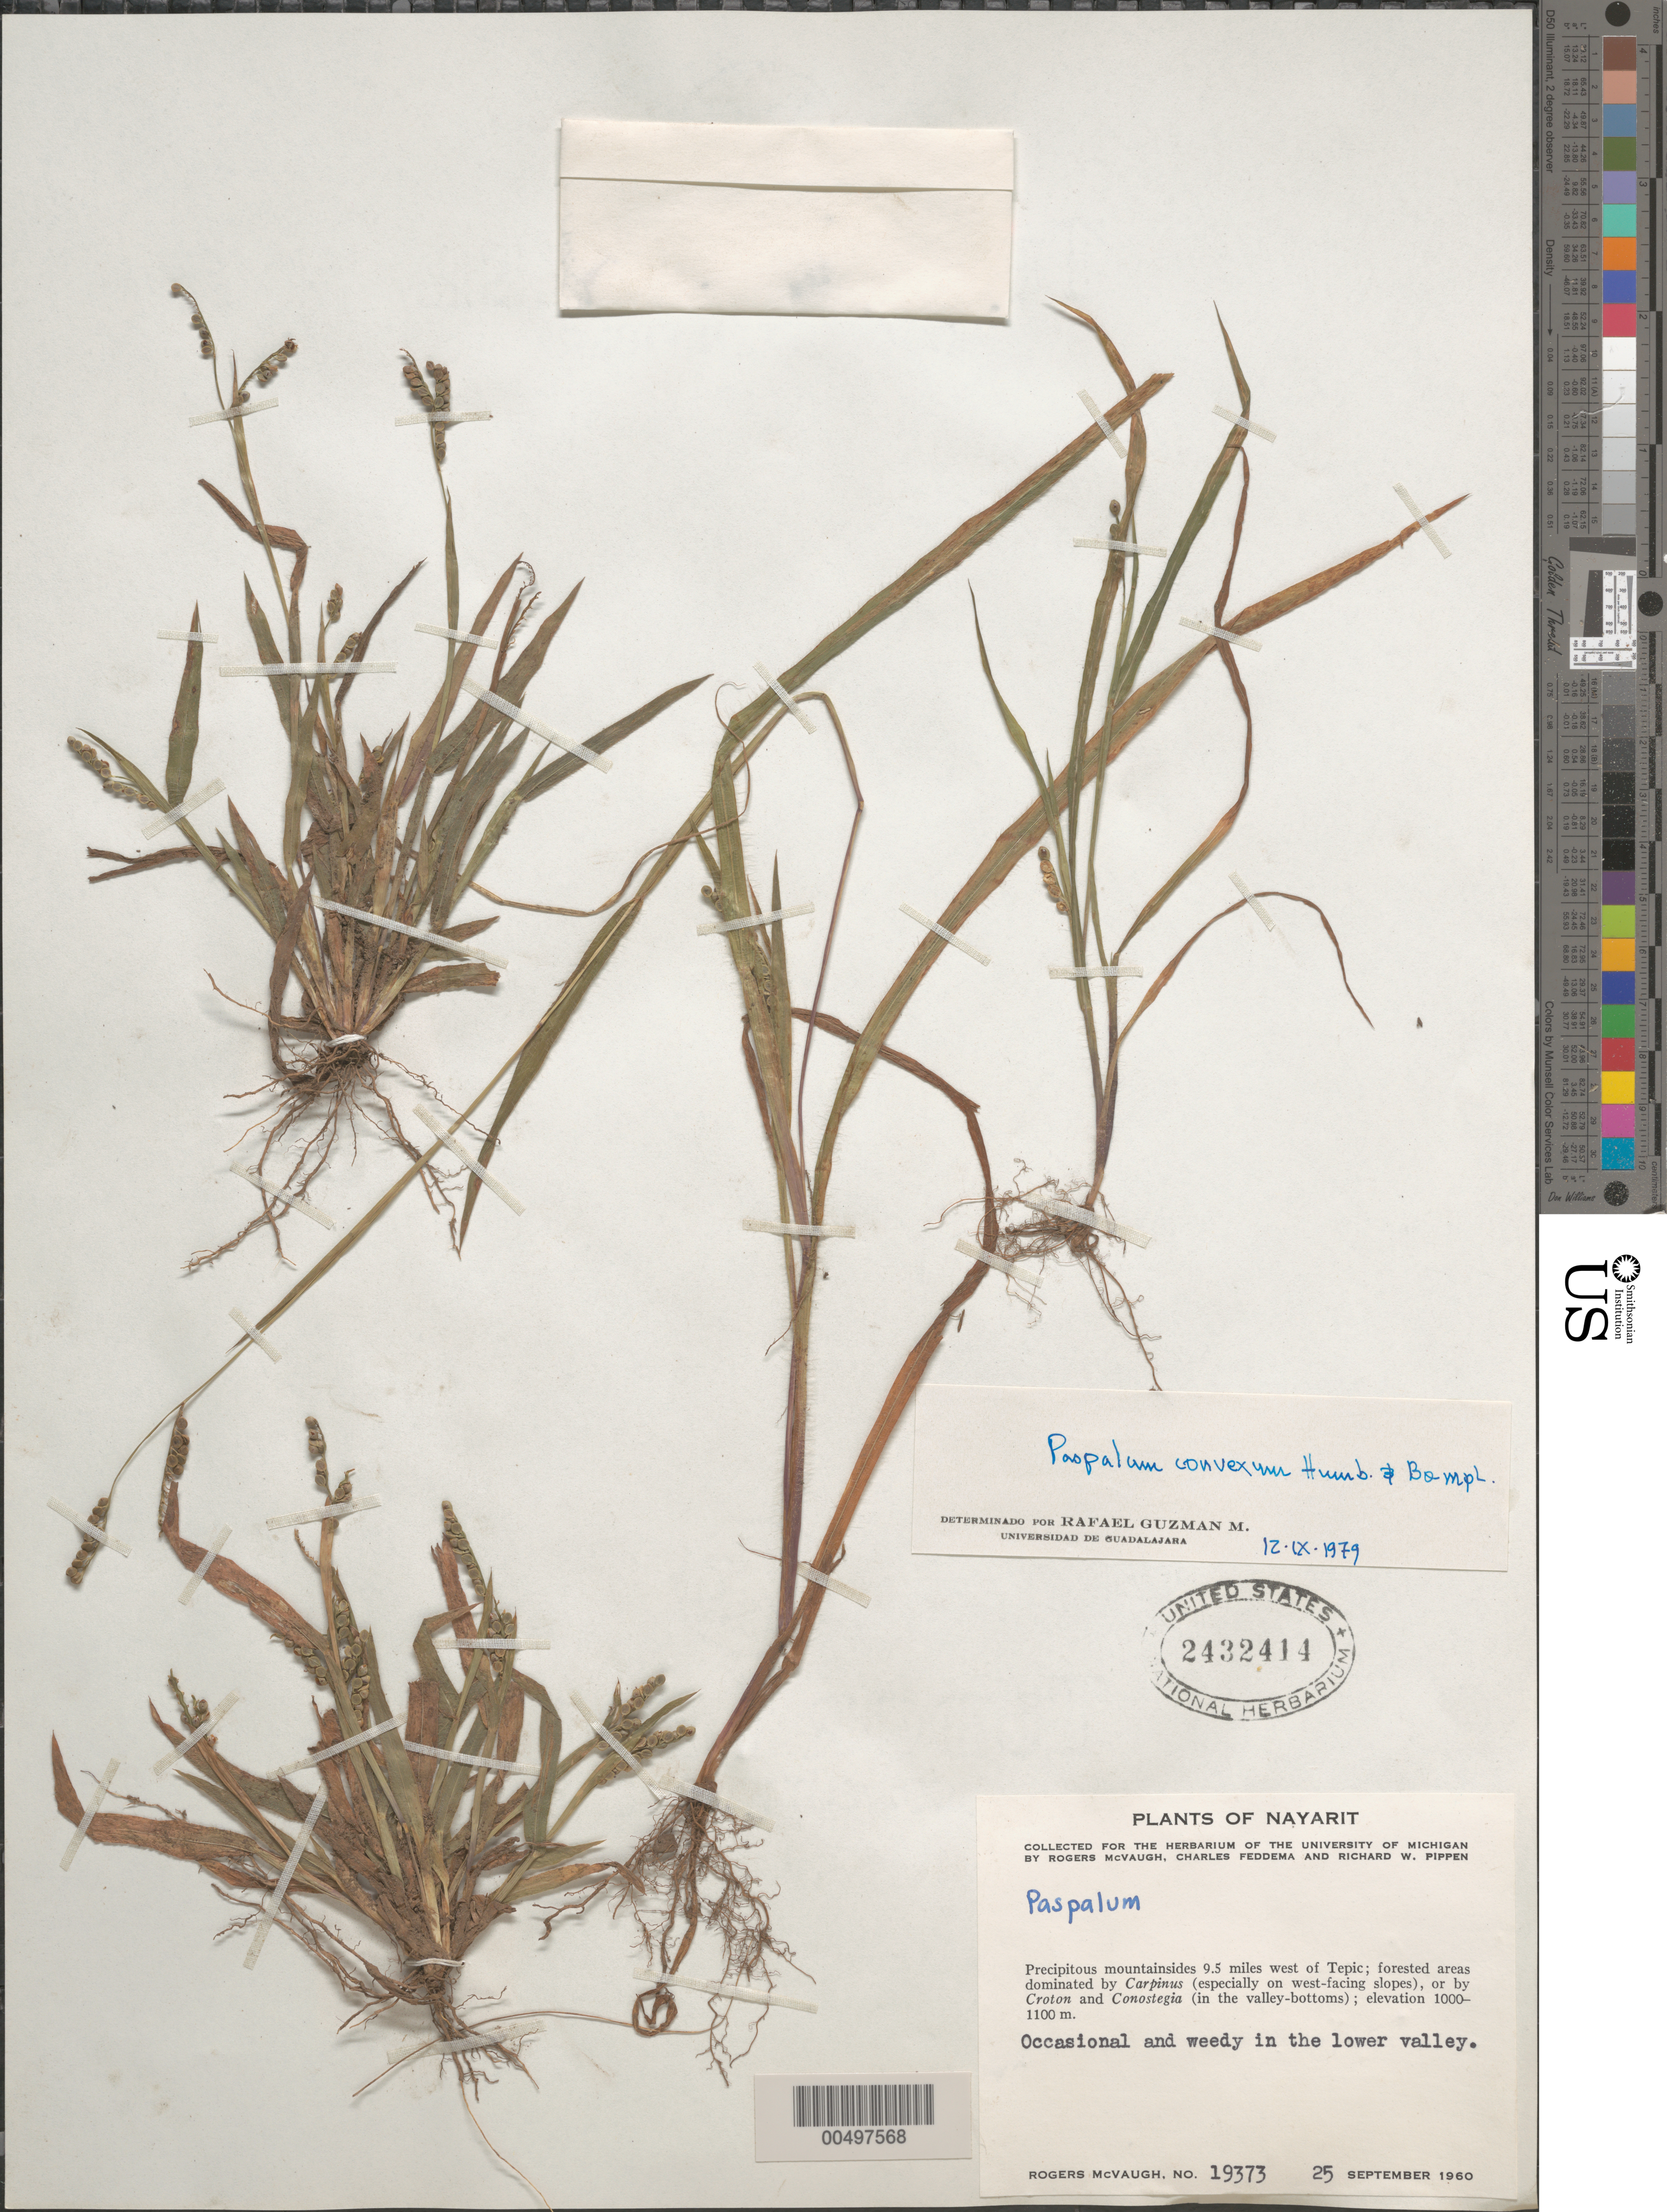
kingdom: Plantae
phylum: Tracheophyta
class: Liliopsida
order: Poales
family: Poaceae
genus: Paspalum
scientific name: Paspalum convexum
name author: Humb. & Bonpl. ex Flüggé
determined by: Guzman-M., R.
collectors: R. McVaugh, C. Feddema & R. W. Pippen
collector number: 19373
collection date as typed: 25 Sep 1960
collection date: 1960-09-25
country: Mexico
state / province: Nayarit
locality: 9.5 mi W of Tepic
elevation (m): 1000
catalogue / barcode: US 2432414